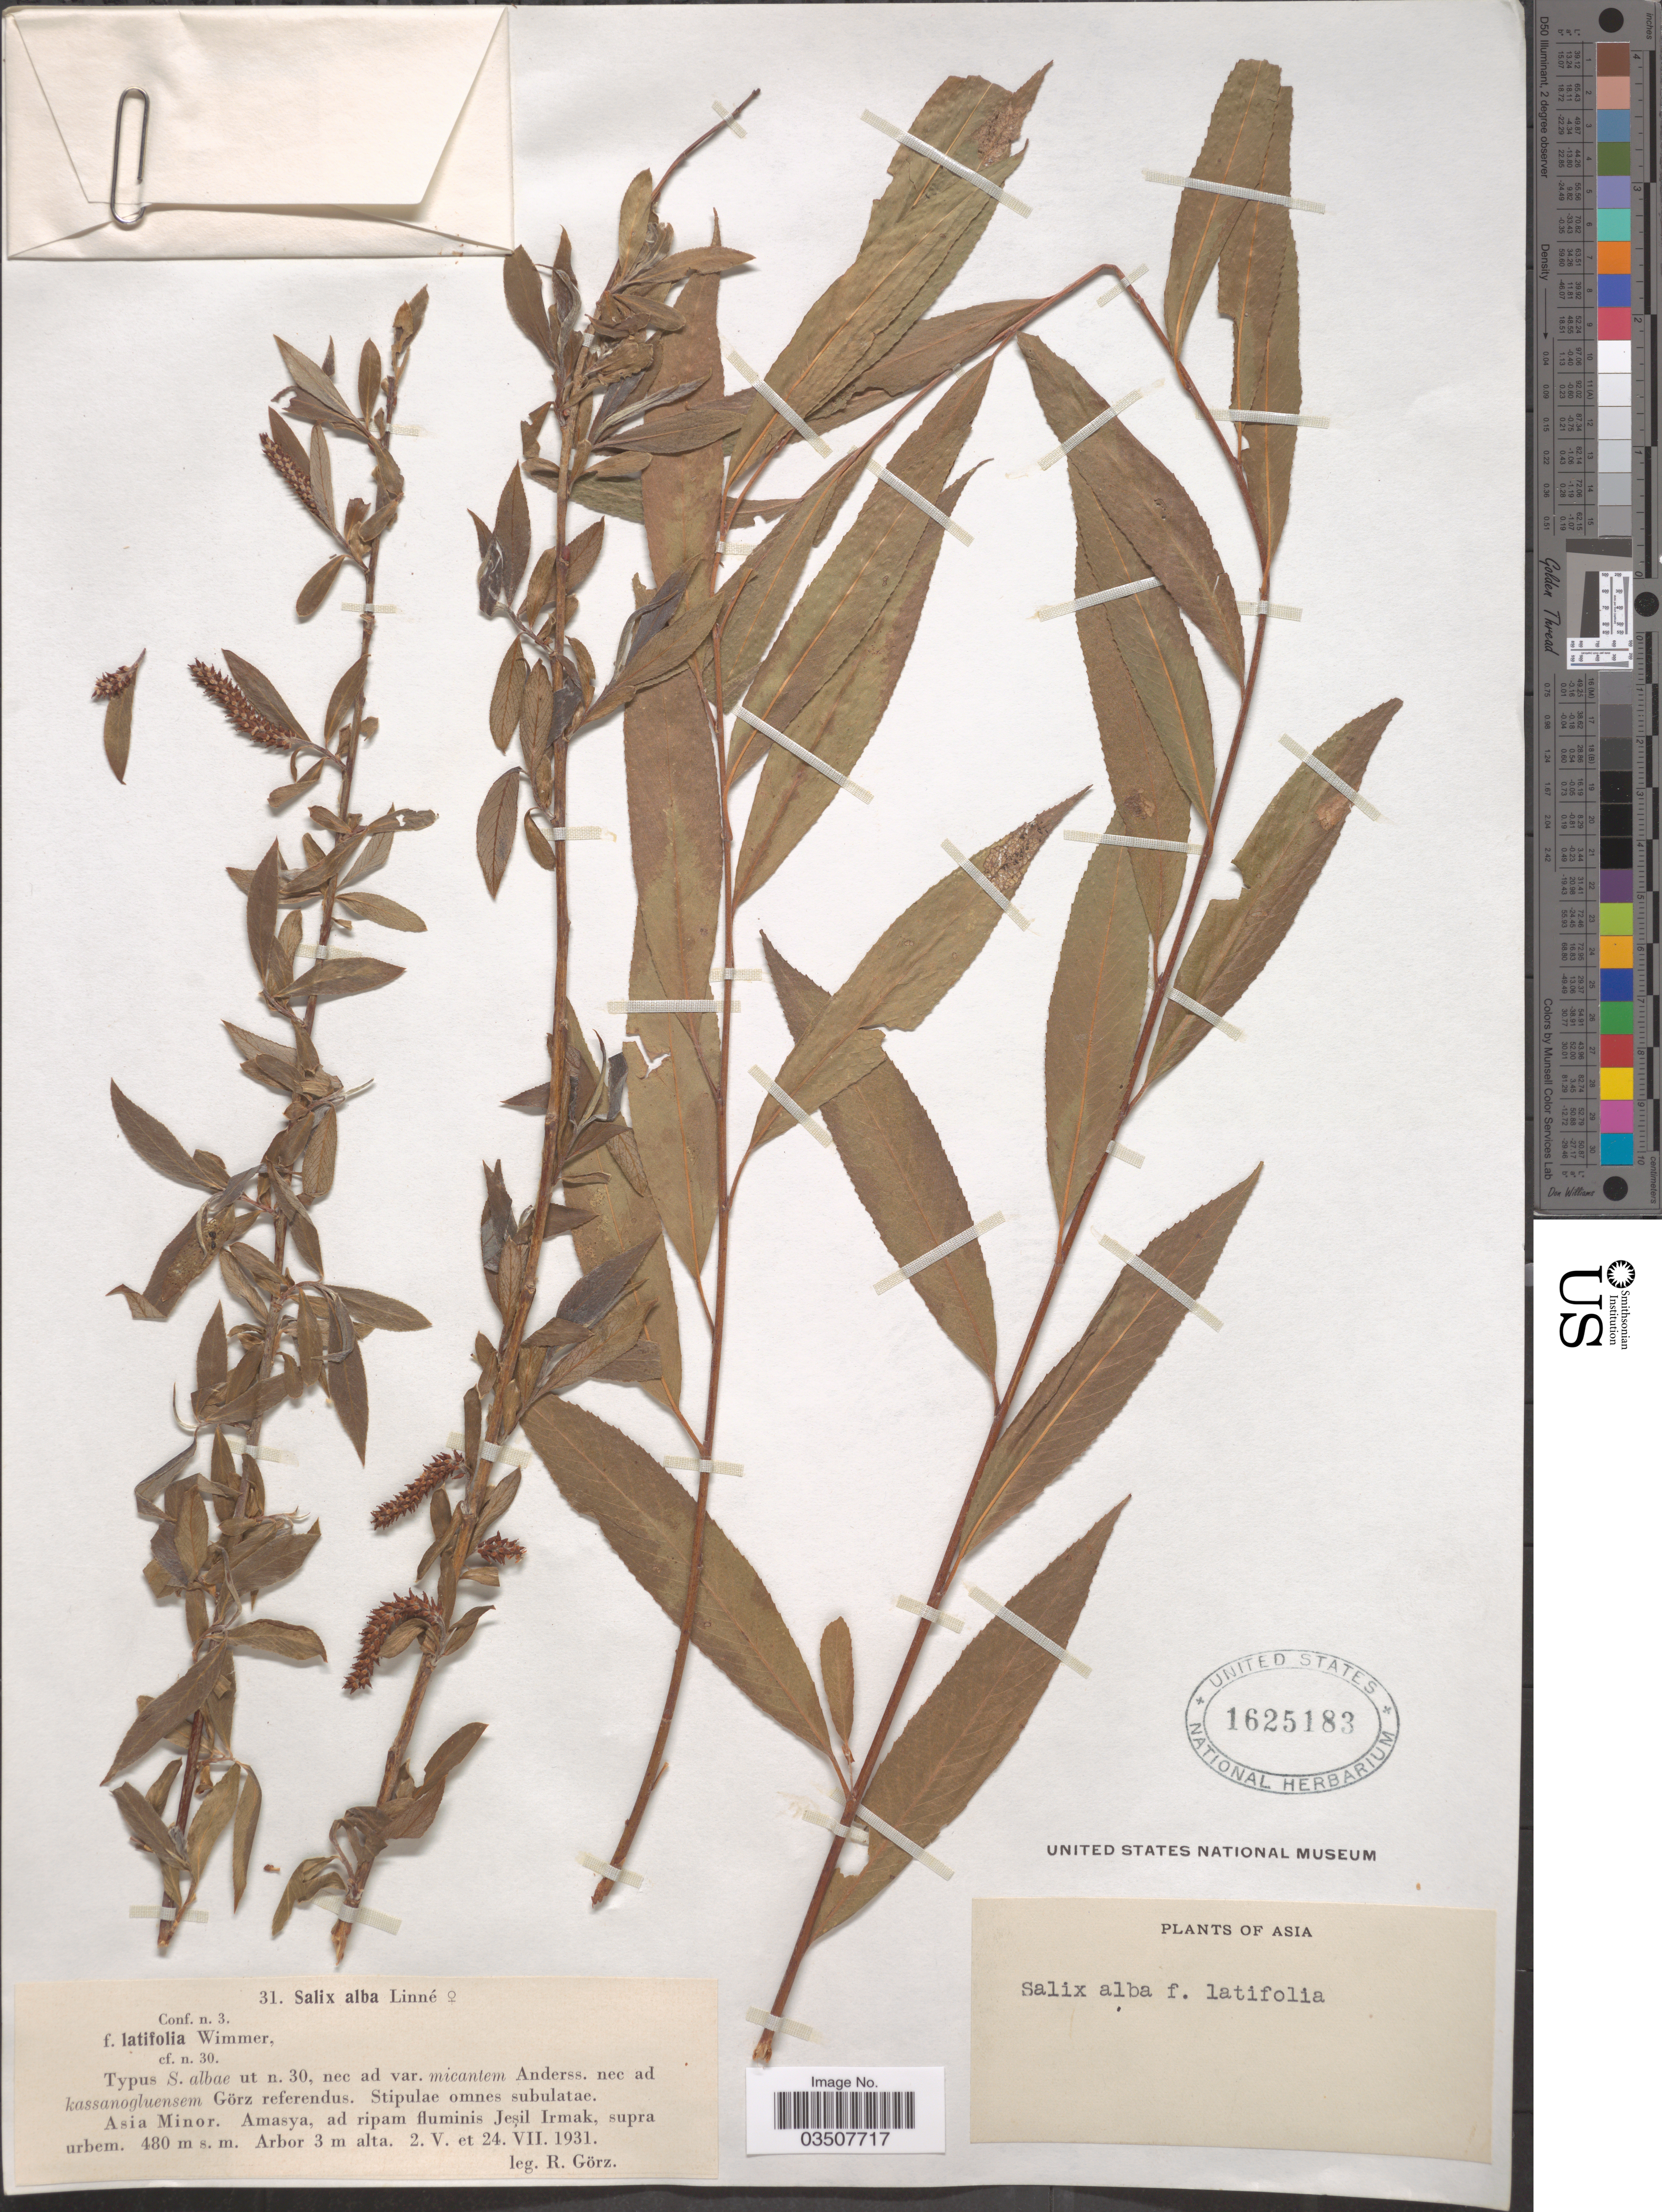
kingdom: Plantae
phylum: Tracheophyta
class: Magnoliopsida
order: Malpighiales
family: Salicaceae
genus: Salix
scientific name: Salix alba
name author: L.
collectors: R. Görz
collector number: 31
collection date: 1931-05-02/1931-07-24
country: Turkey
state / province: Amasya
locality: Asia Minor. Amasya, ad ripam fluminis Jeşil Irmak, supra urbem.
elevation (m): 480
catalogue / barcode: US 1625183